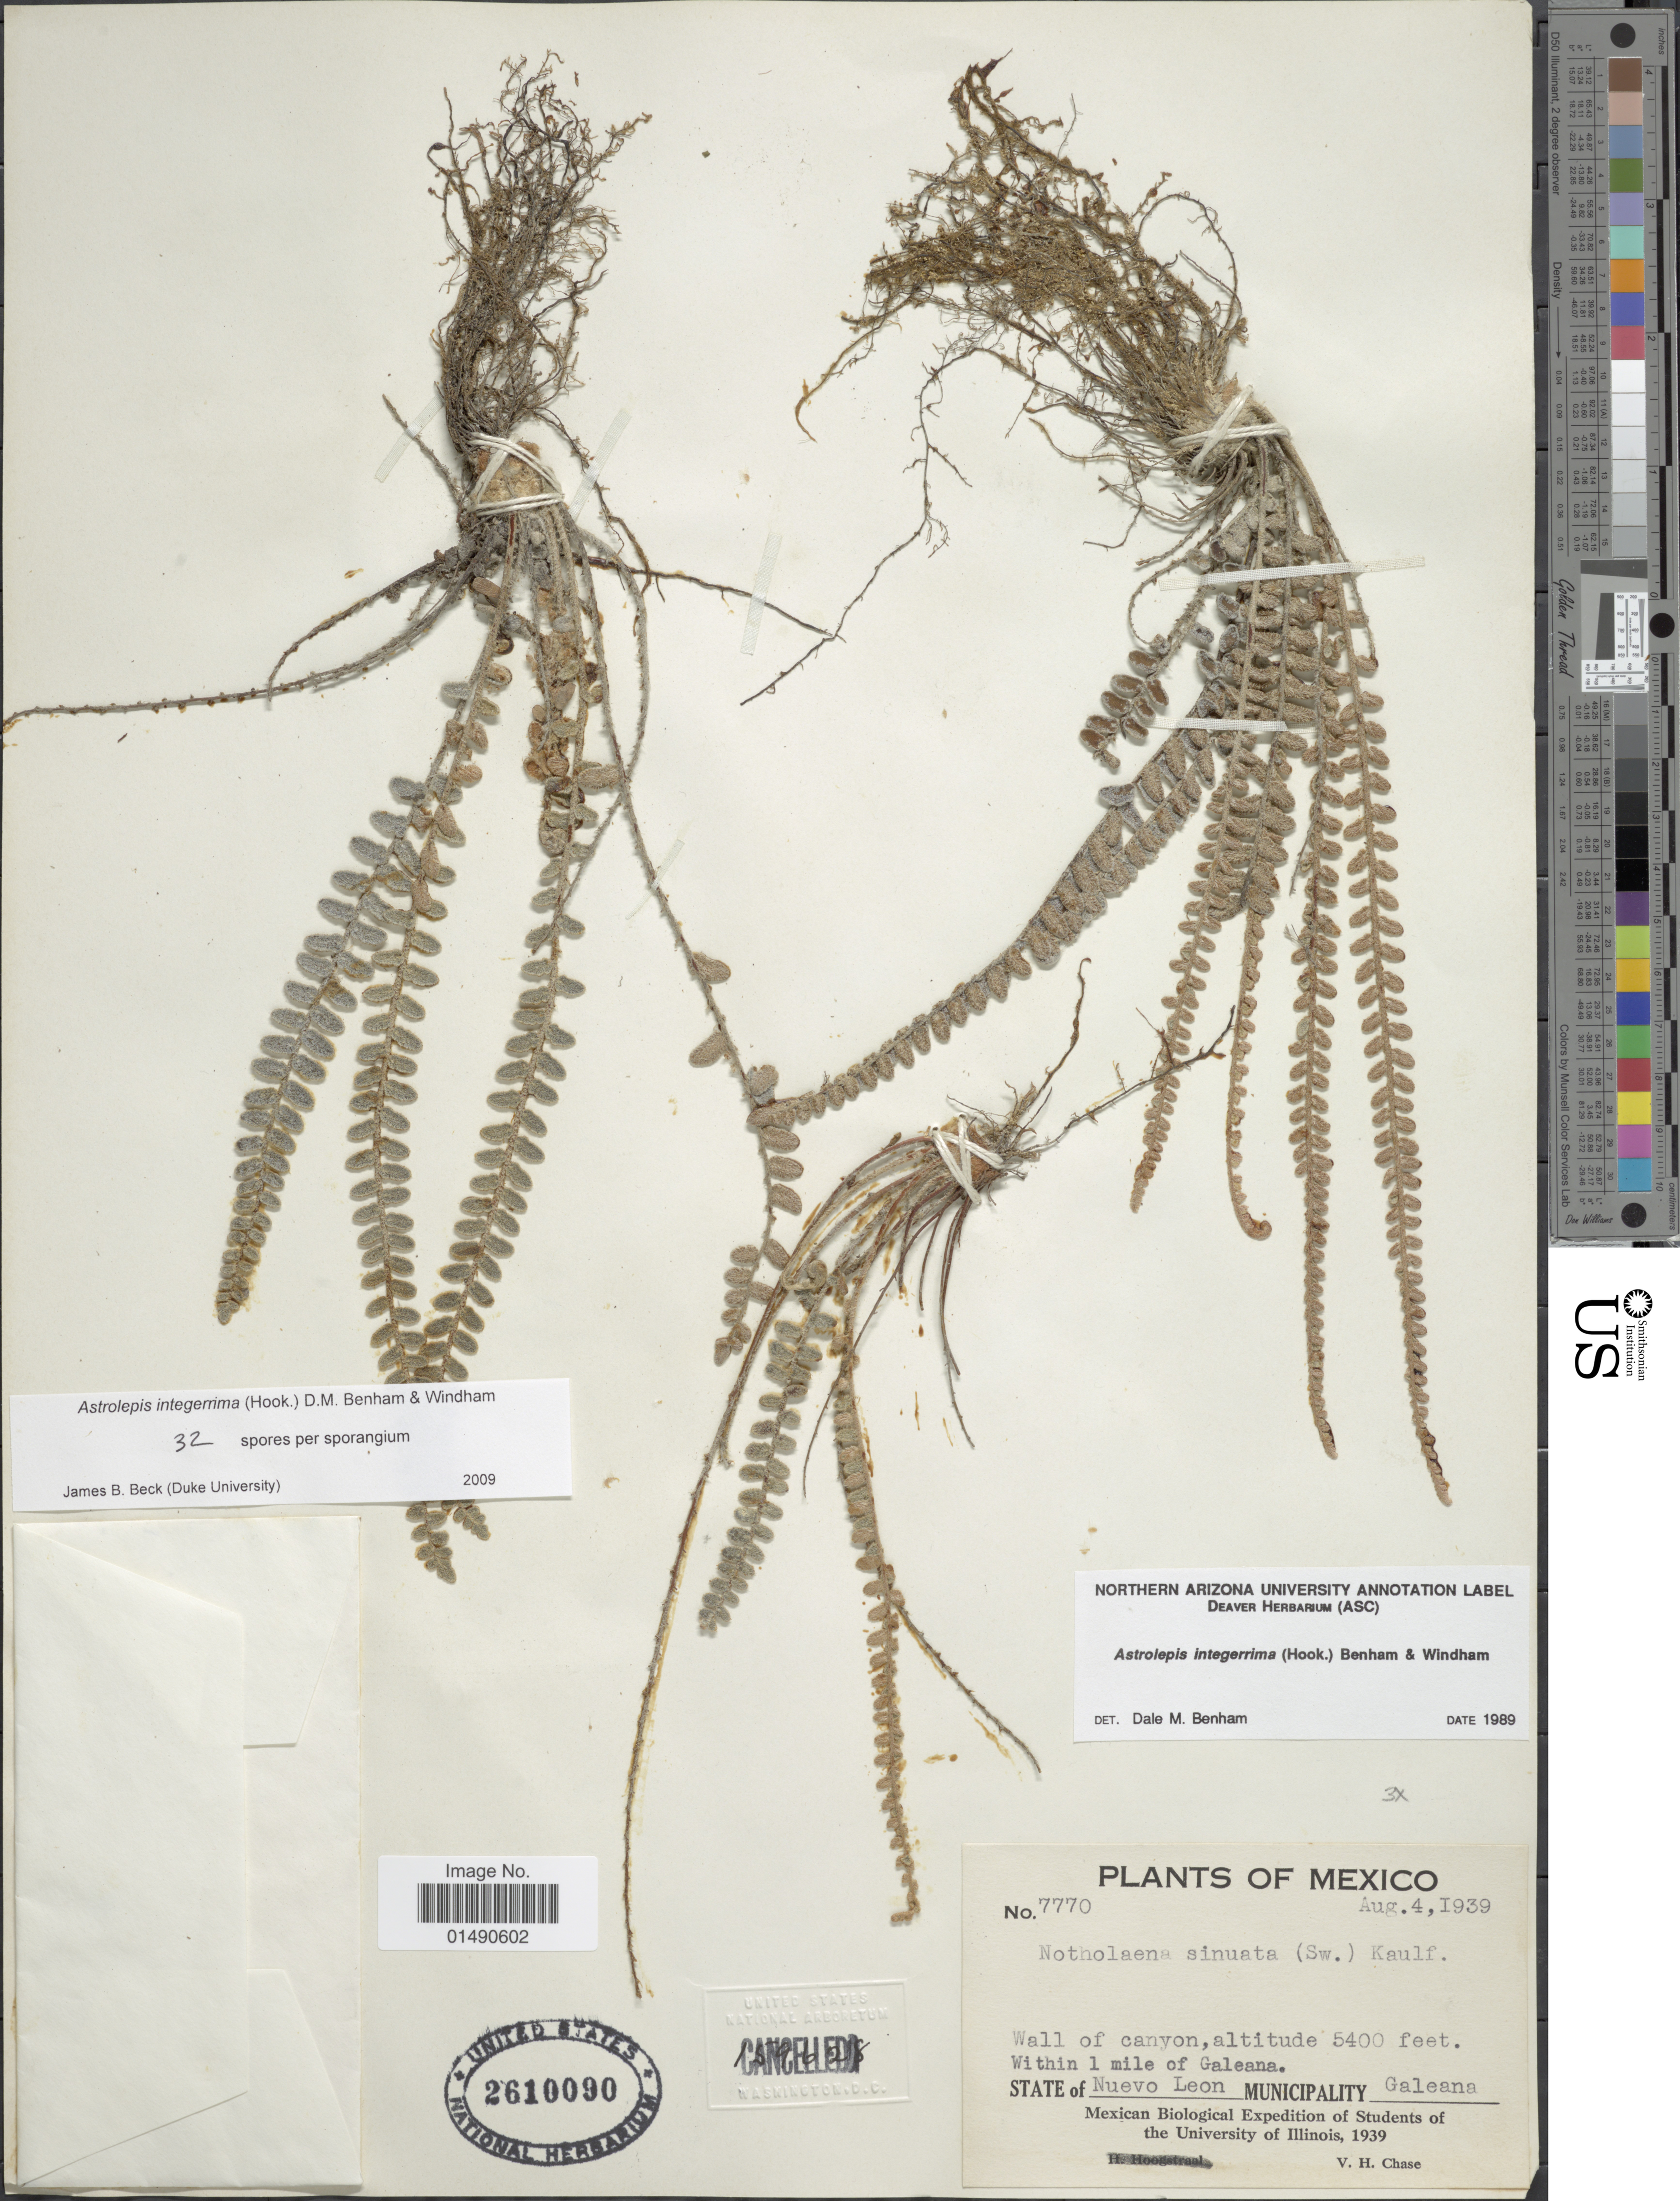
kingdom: Plantae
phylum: Tracheophyta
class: Polypodiopsida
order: Polypodiales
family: Pteridaceae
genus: Astrolepis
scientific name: Astrolepis integerrima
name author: (Hook.) D.M. Benham & Windham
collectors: V. H. Chase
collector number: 7770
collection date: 1939-08-04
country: Mexico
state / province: Nuevo León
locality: Municipality Galeana, wall of canyon, within 1 mile of Galeana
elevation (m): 1646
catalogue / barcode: US 2610090